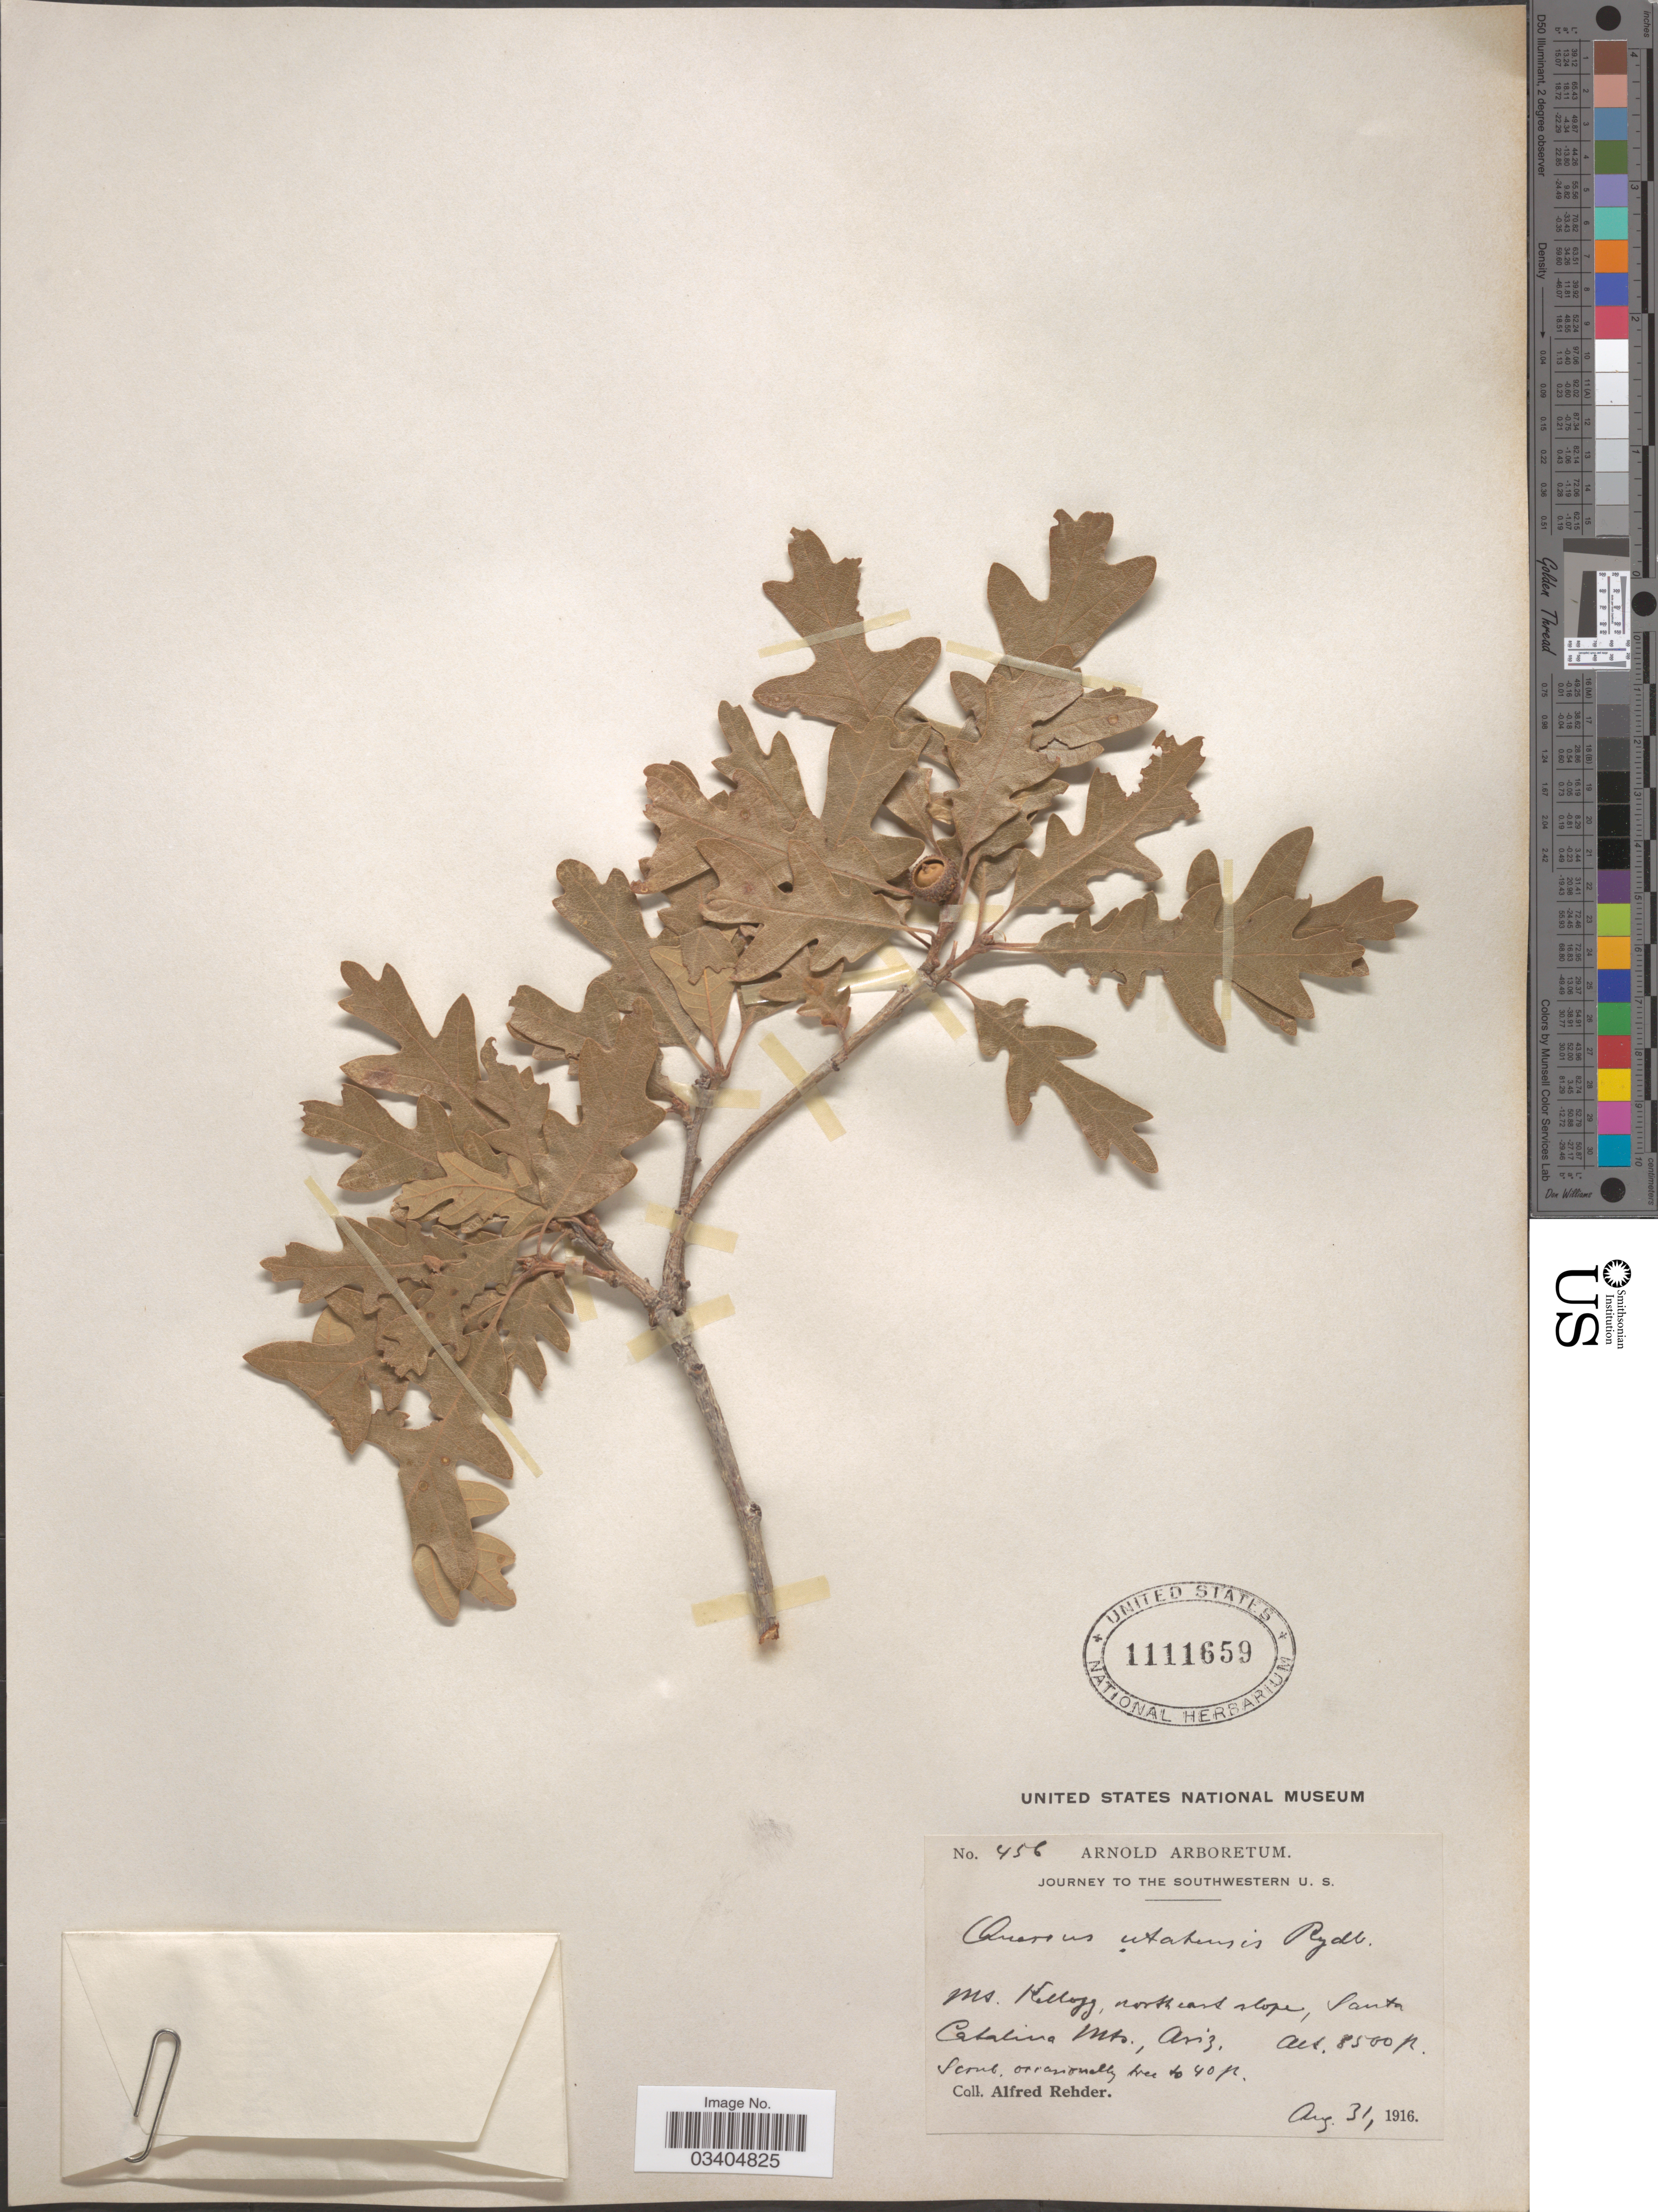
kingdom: Plantae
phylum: Tracheophyta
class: Magnoliopsida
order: Fagales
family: Fagaceae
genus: Quercus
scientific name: Quercus gambelii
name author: Nutt.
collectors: A. Rehder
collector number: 456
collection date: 1916-08-31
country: United States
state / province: Arizona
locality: Southwestern U. S. Mt. Kellogg, north east slope, Santa Catalina Mts.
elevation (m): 2591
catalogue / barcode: US 1111659